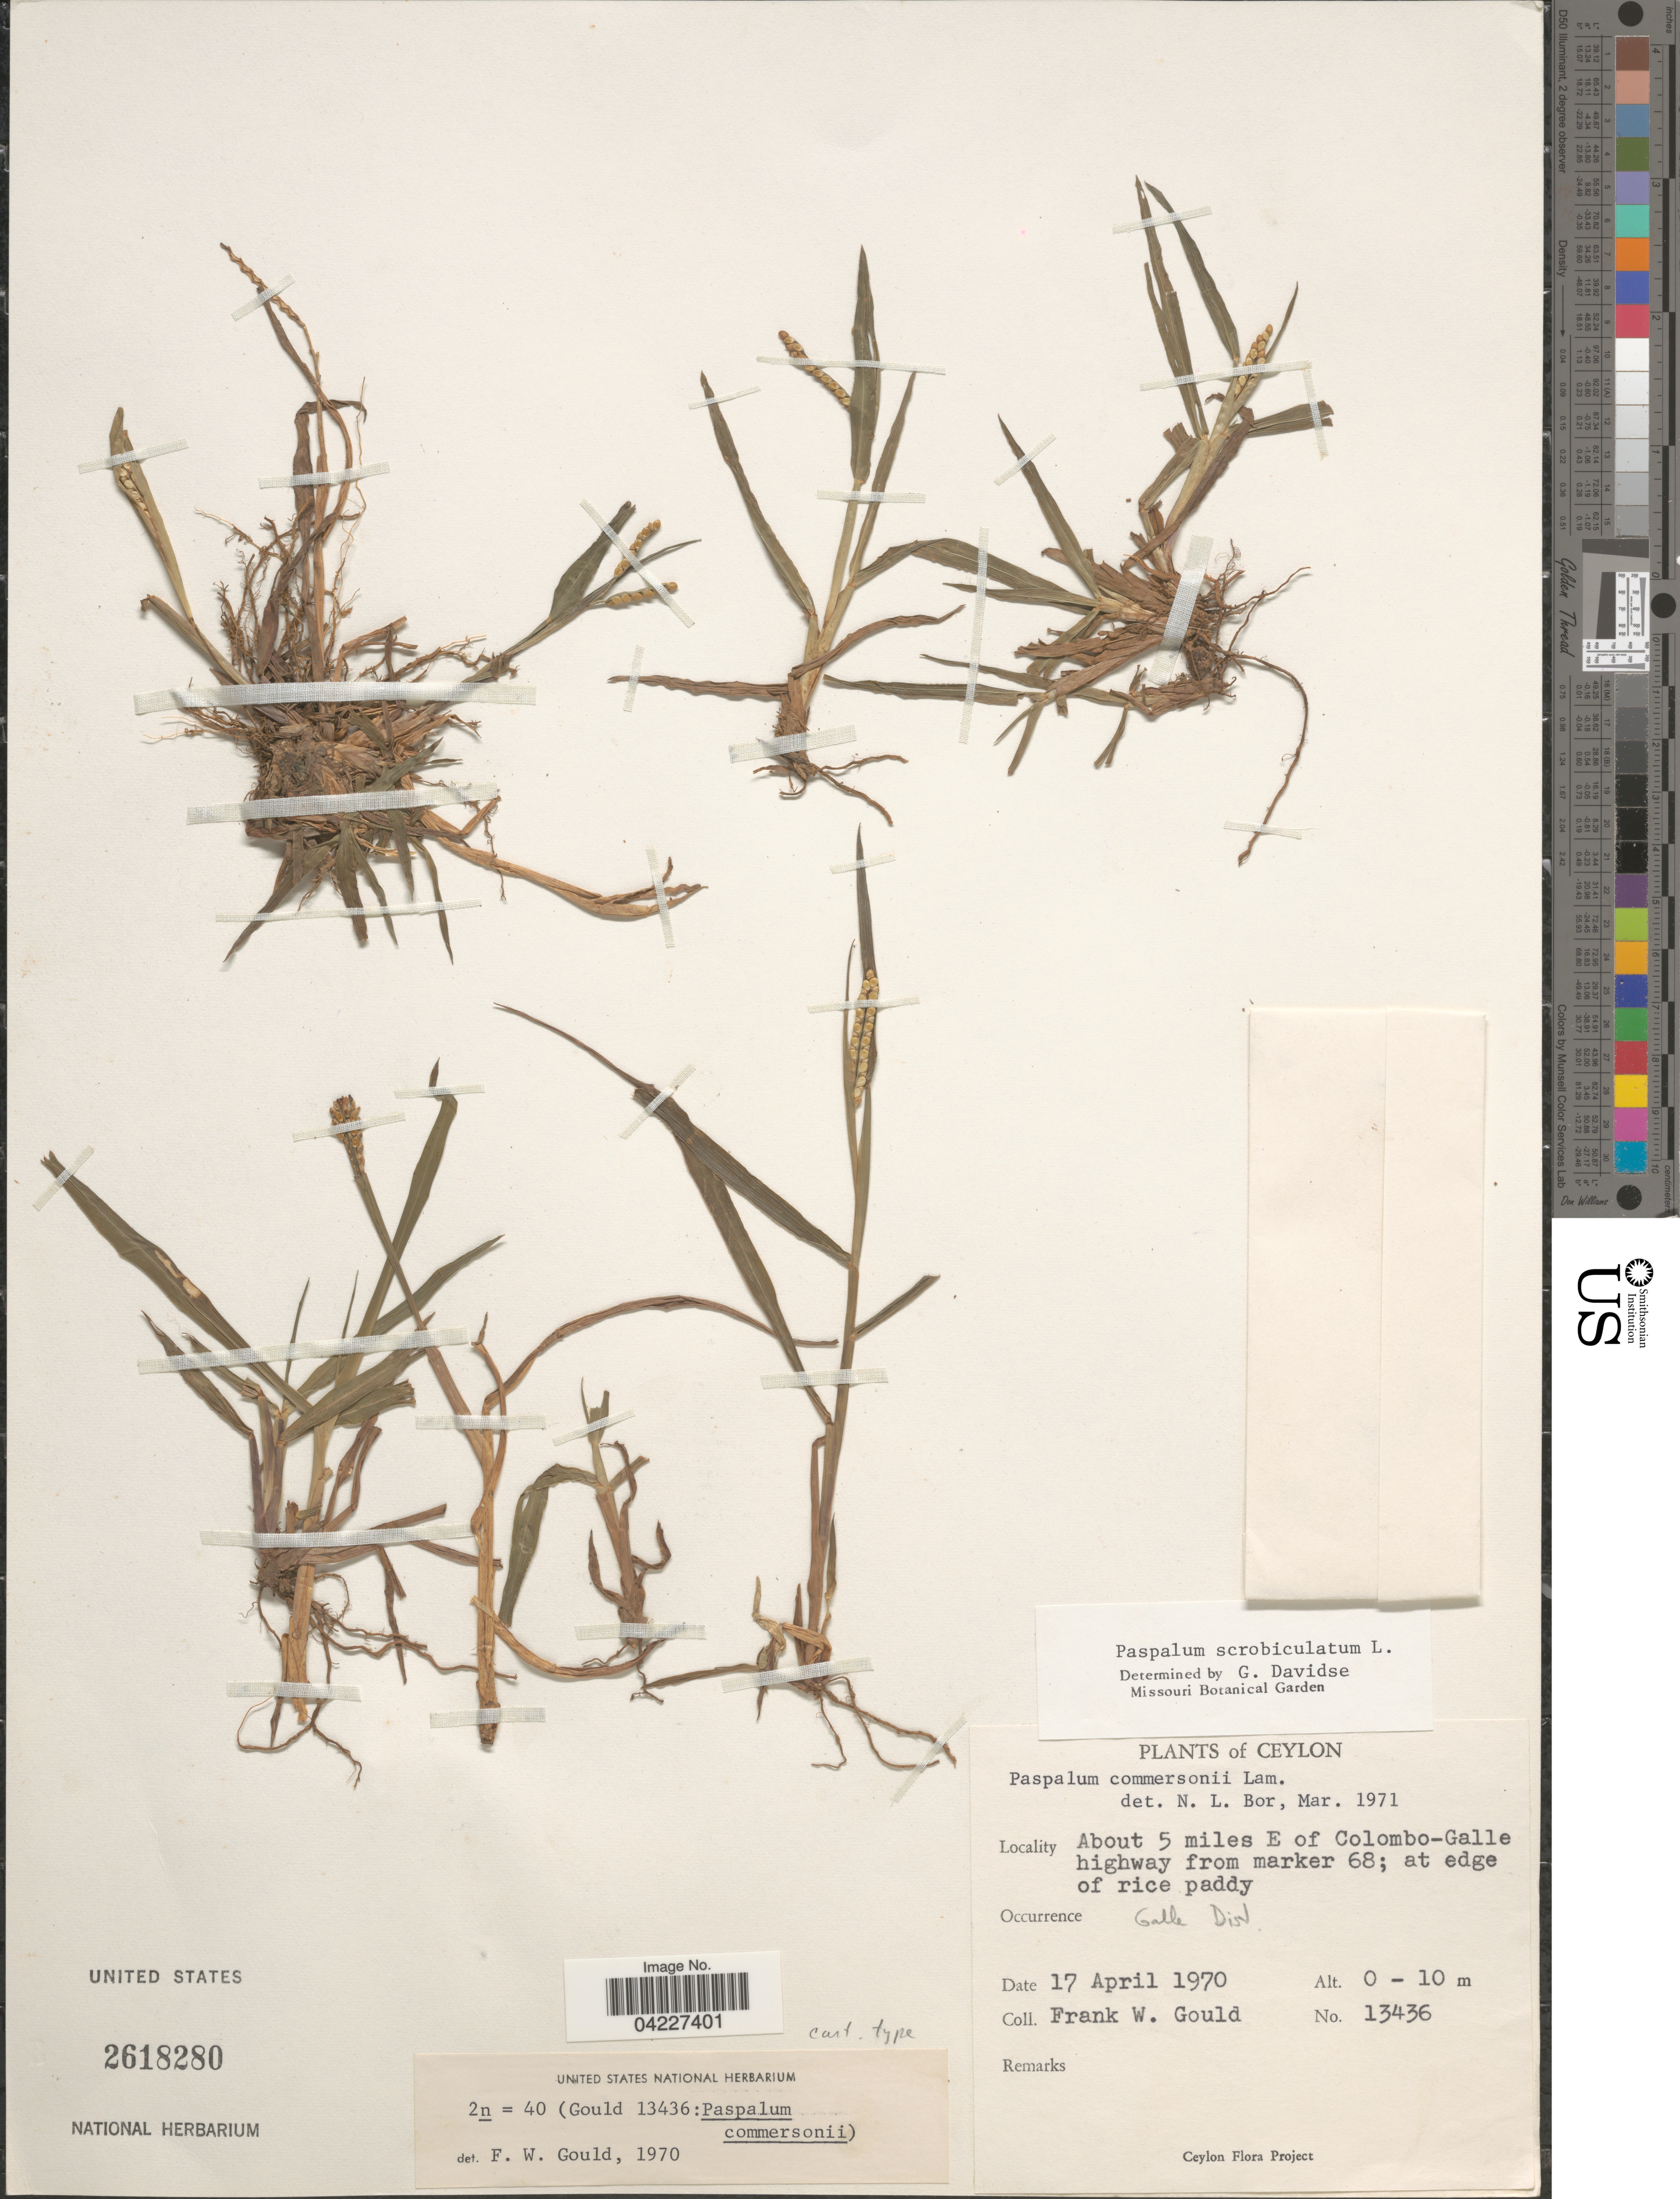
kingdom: Plantae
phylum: Tracheophyta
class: Liliopsida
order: Poales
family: Poaceae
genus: Paspalum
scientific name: Paspalum scrobiculatum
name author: L.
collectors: F. W. Gould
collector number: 13436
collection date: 1970-04-17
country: Sri Lanka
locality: Ceylon. About 5 miles E of Colombo-Galle highway from marker 68. Galle Dist.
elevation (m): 0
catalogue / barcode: US 2618280